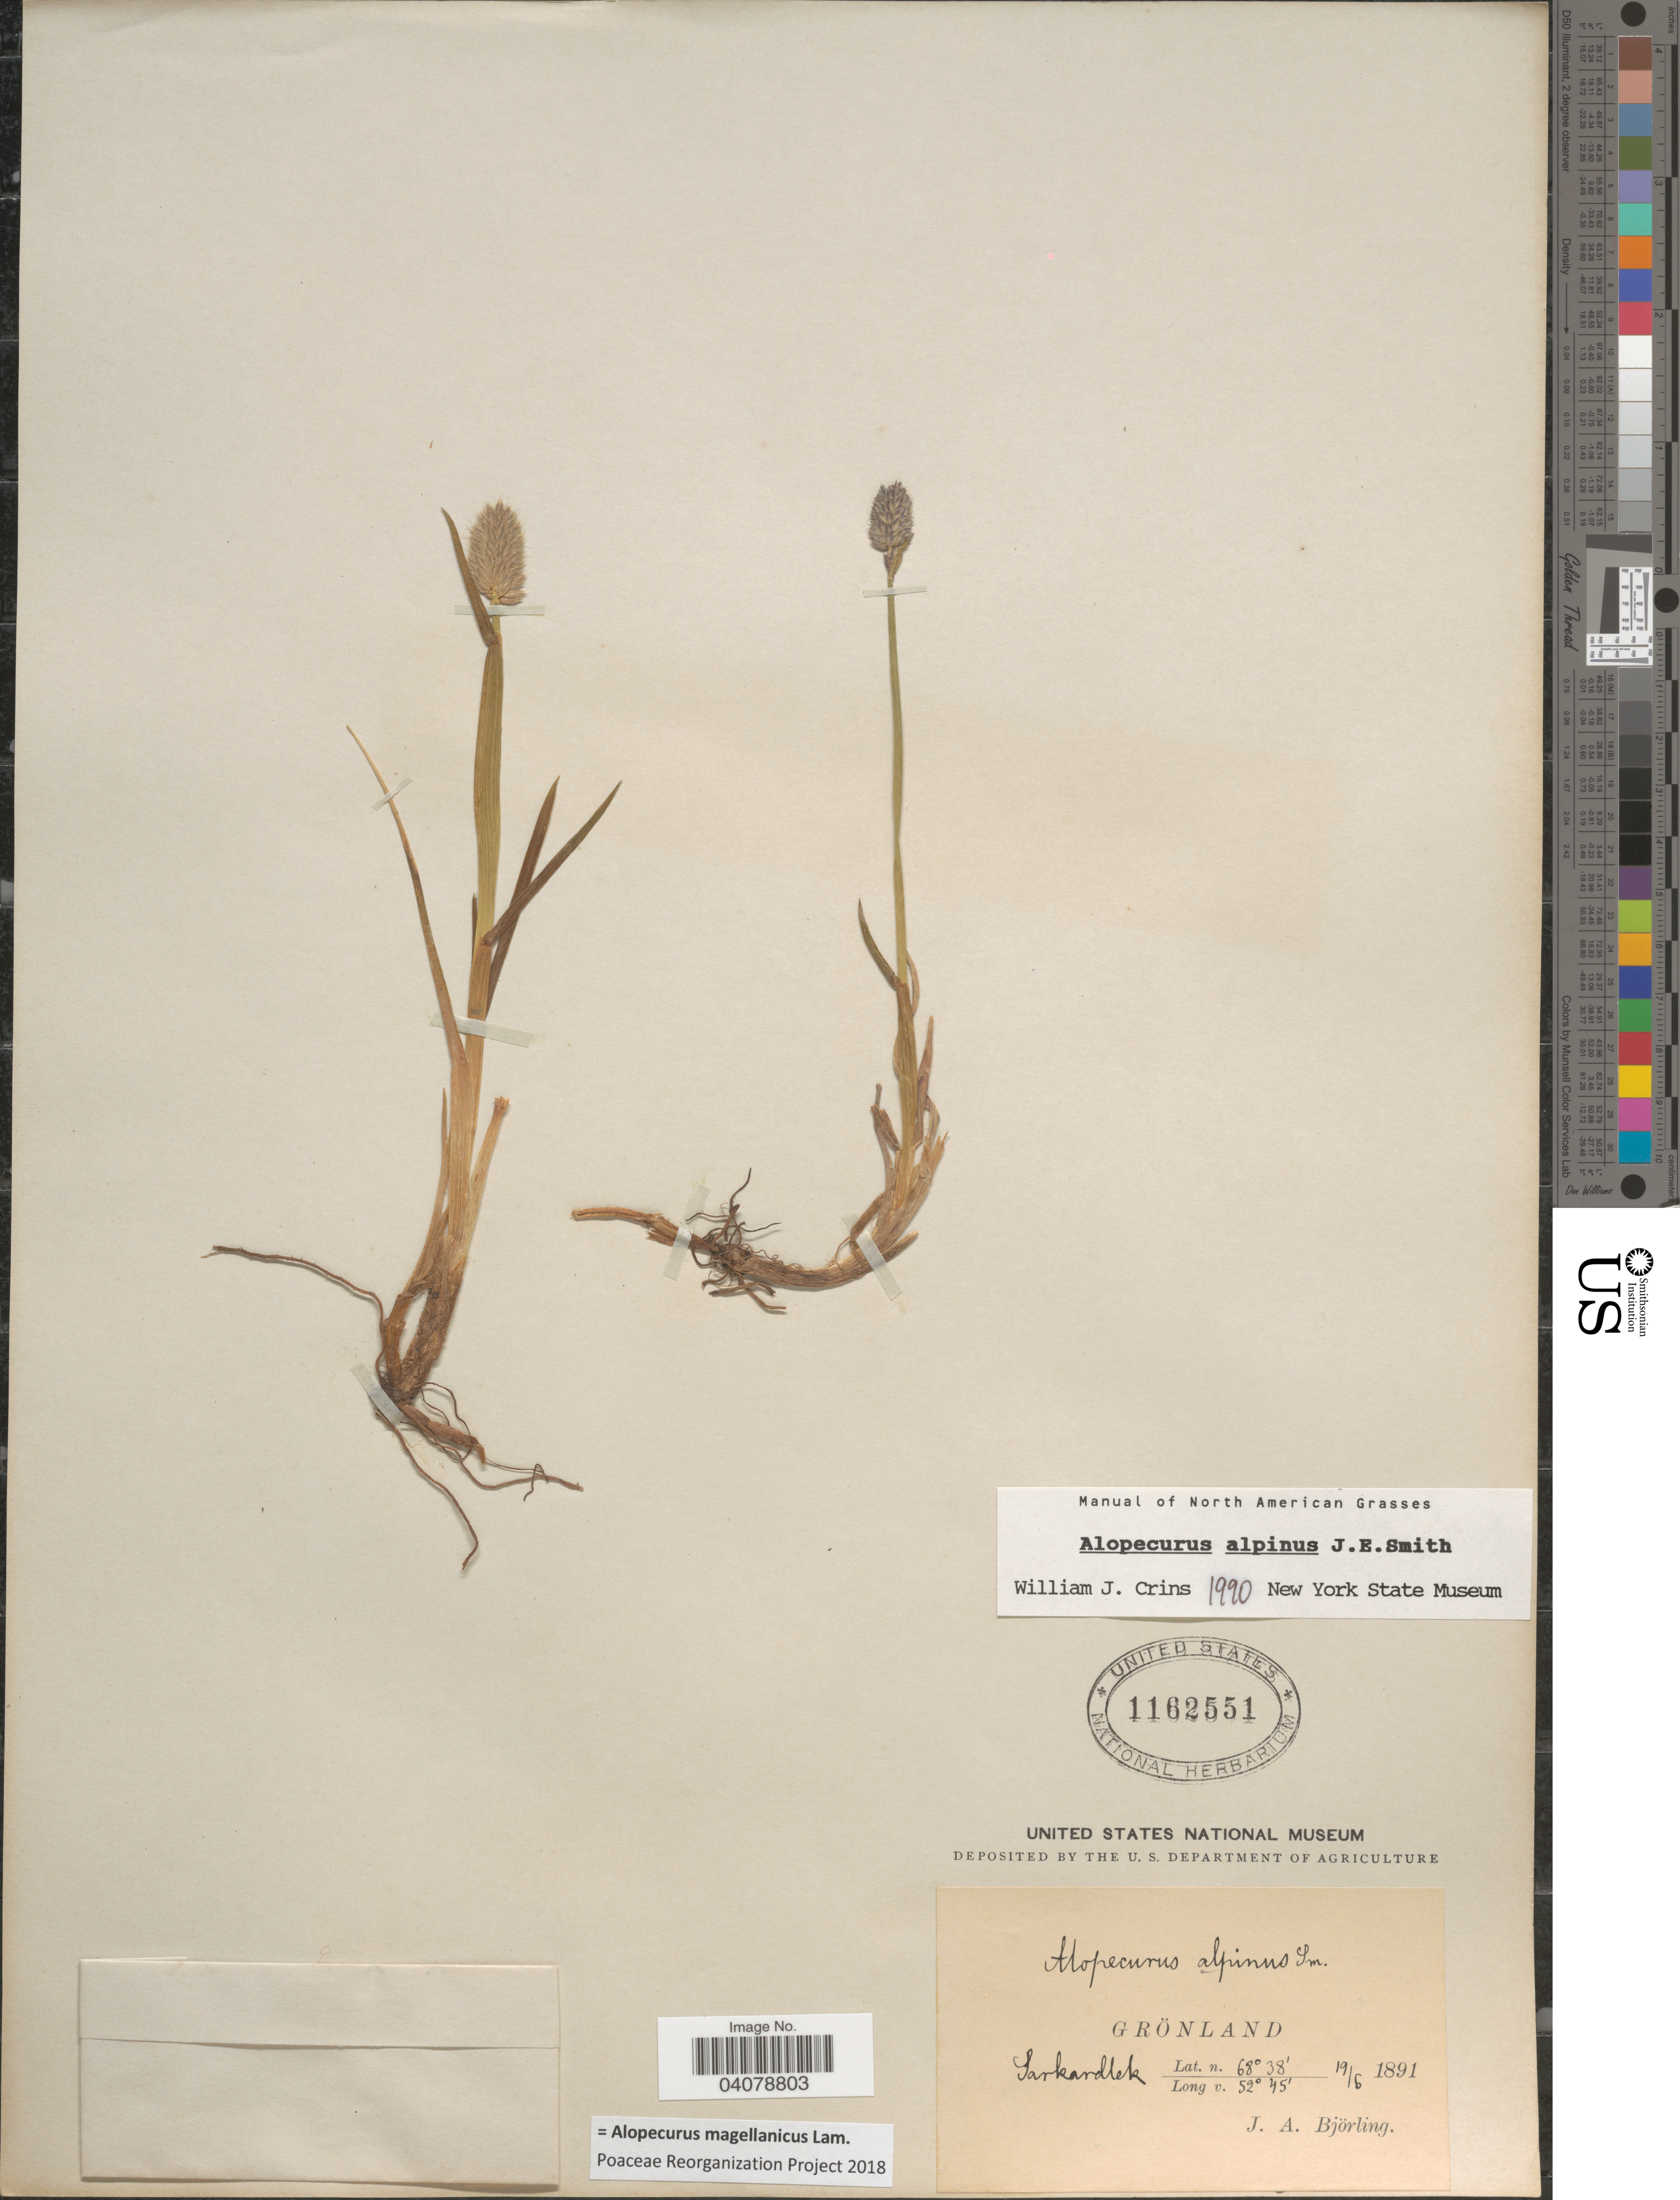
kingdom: Plantae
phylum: Tracheophyta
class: Liliopsida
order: Poales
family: Poaceae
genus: Alopecurus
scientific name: Alopecurus magellanicus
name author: Lam.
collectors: J. Bjorling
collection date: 1891-06-19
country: Greenland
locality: Grönland. Sarkardlek.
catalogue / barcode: US 1162551